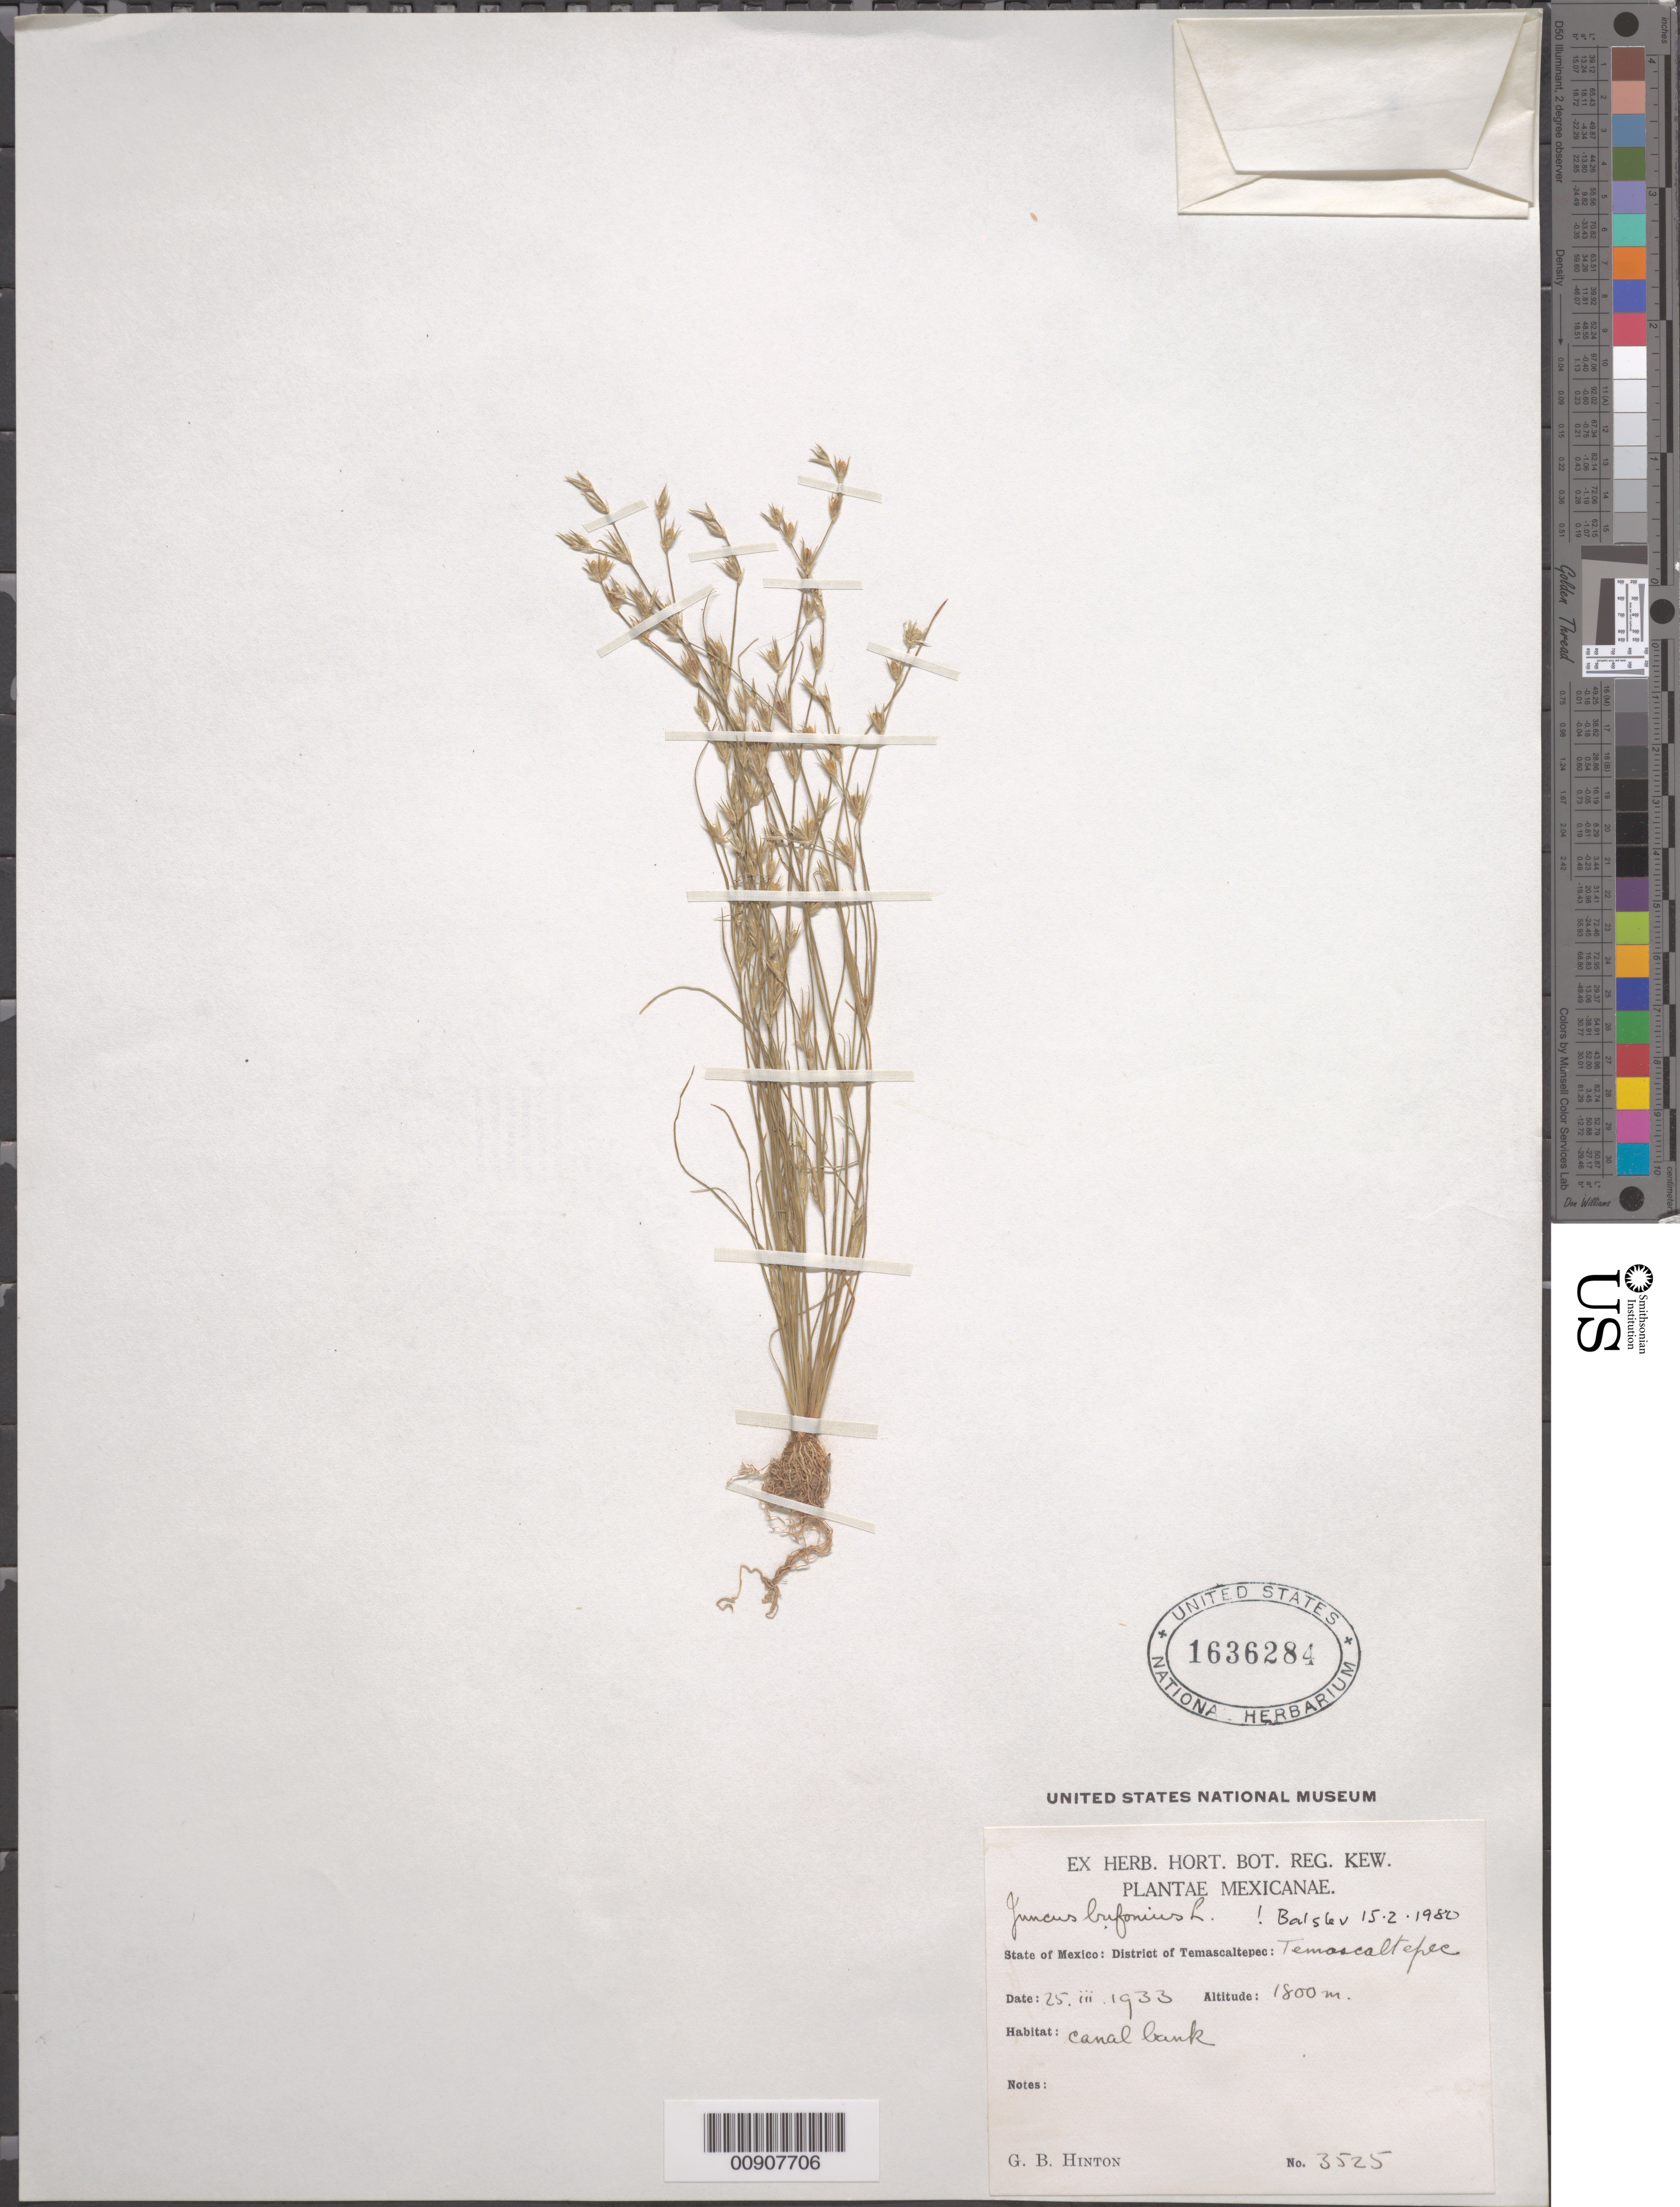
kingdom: Plantae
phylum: Tracheophyta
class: Liliopsida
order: Poales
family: Juncaceae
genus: Juncus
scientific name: Juncus bufonius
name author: L.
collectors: G. B. Hinton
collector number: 3525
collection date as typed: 25 Mar 1933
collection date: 1933-03-25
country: Mexico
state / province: México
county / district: Temascaltepec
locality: State of Mexico: District of Temascaltepec: Temascaltepec.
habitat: Canal bank.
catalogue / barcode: US 1636284